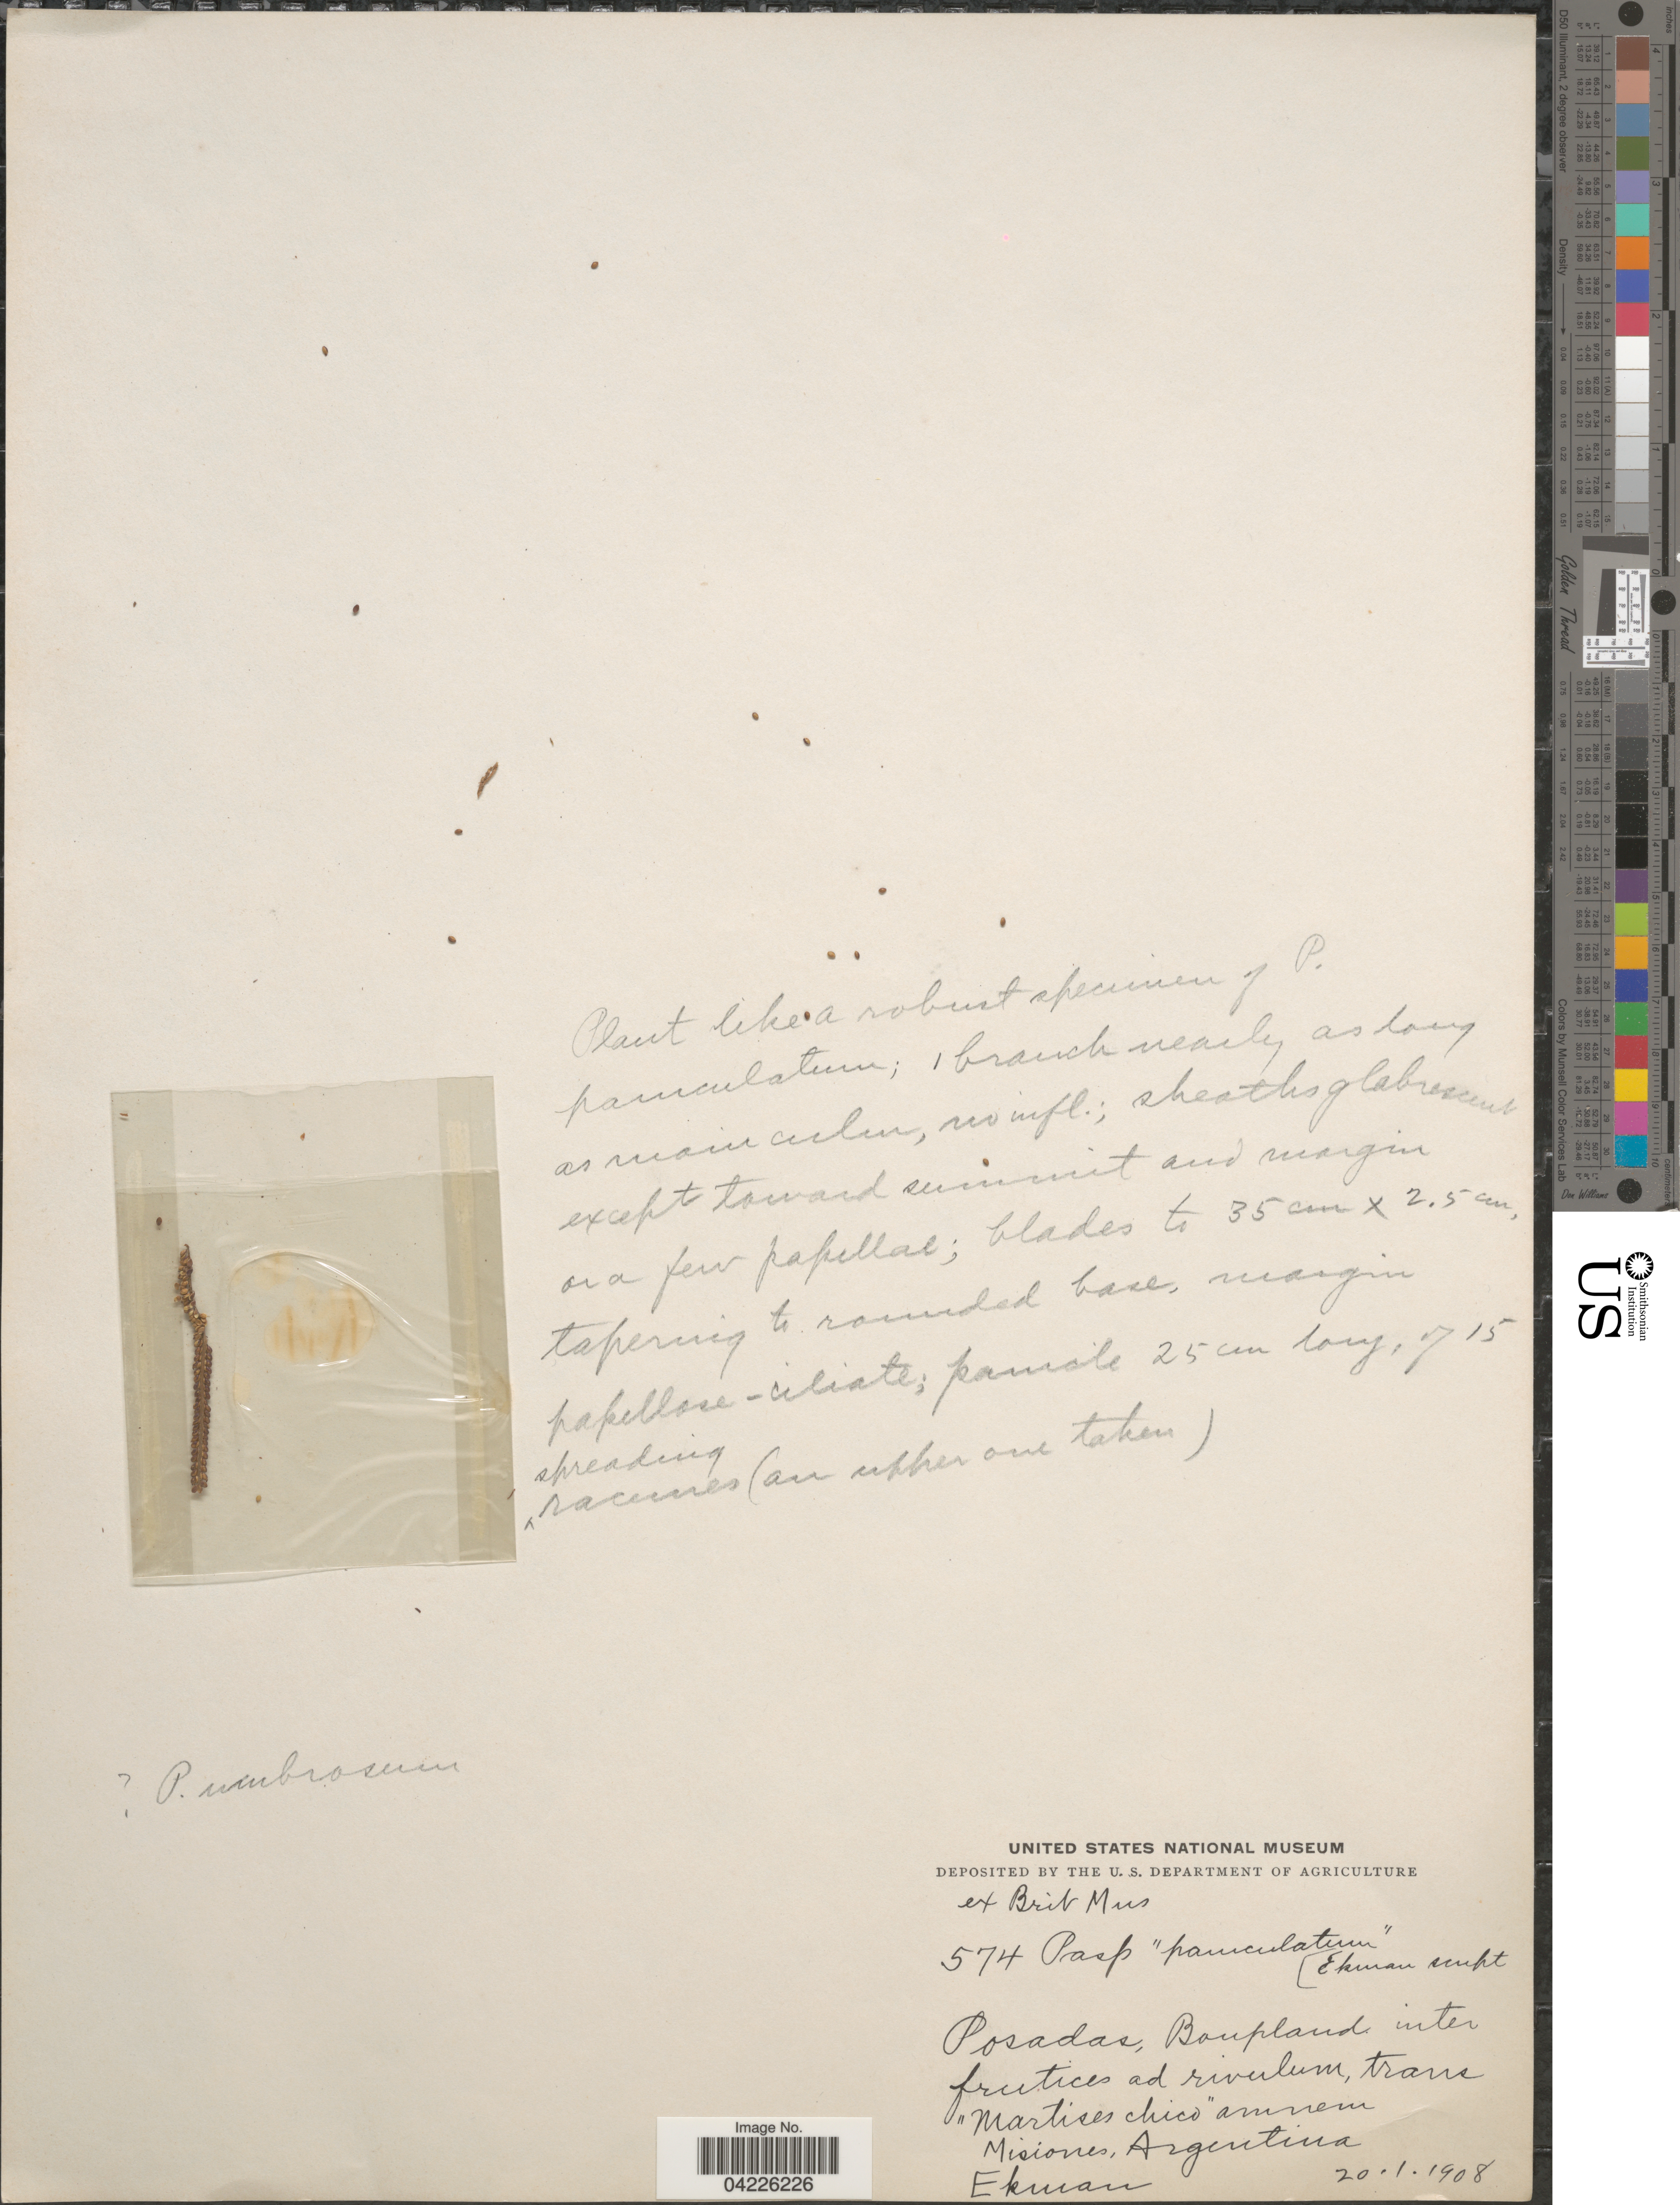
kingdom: Plantae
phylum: Tracheophyta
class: Liliopsida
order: Poales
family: Poaceae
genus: Paspalum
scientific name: Paspalum umbrosum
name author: Trin.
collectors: -. Ekman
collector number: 574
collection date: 1908-01-20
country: Argentina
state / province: Misiones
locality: Posadas, Bonpland inter frutices ad rivulum.